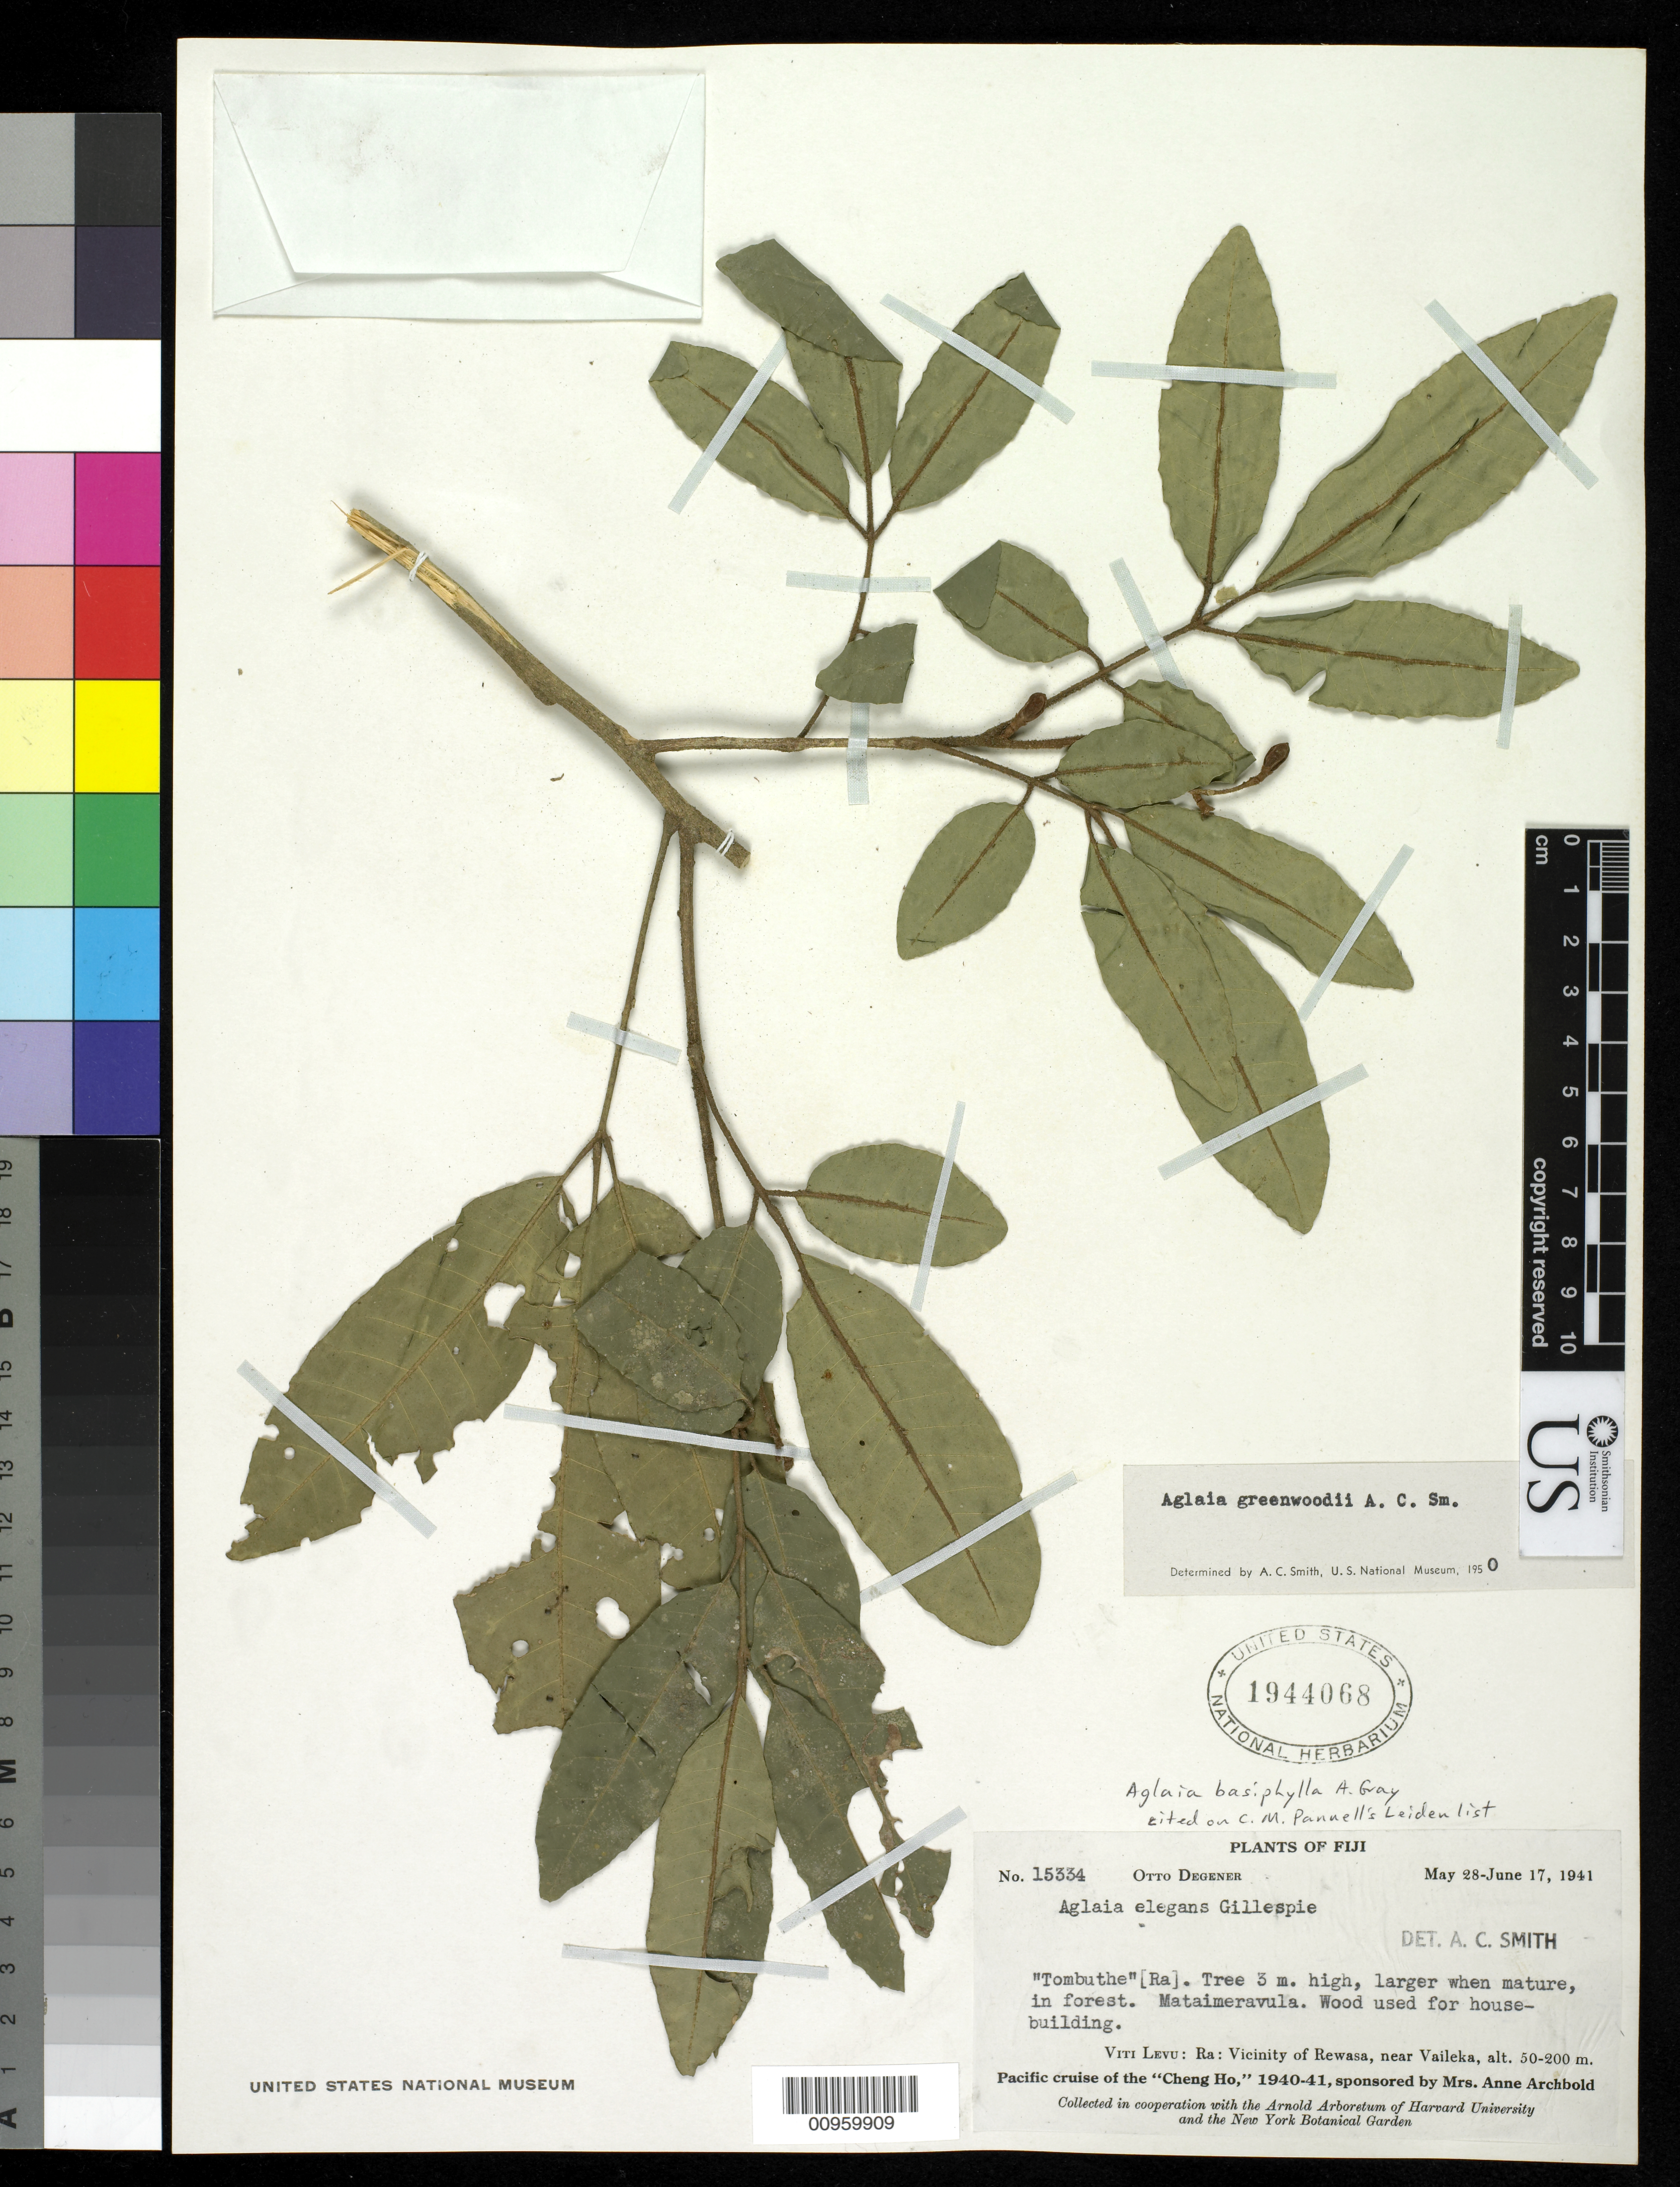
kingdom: Plantae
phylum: Tracheophyta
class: Magnoliopsida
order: Sapindales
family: Meliaceae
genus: Aglaia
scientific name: Aglaia basiphylla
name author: A. Gray in Wilkes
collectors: O. Degener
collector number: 15334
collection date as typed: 28 May 1941 to 17 Jun 1941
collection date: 1941-05-28/1941-06-17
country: Fiji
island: Viti Levu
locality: Ra: Vicinity of Rewasa, nr. Vaileka.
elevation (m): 50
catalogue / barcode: US 1944068